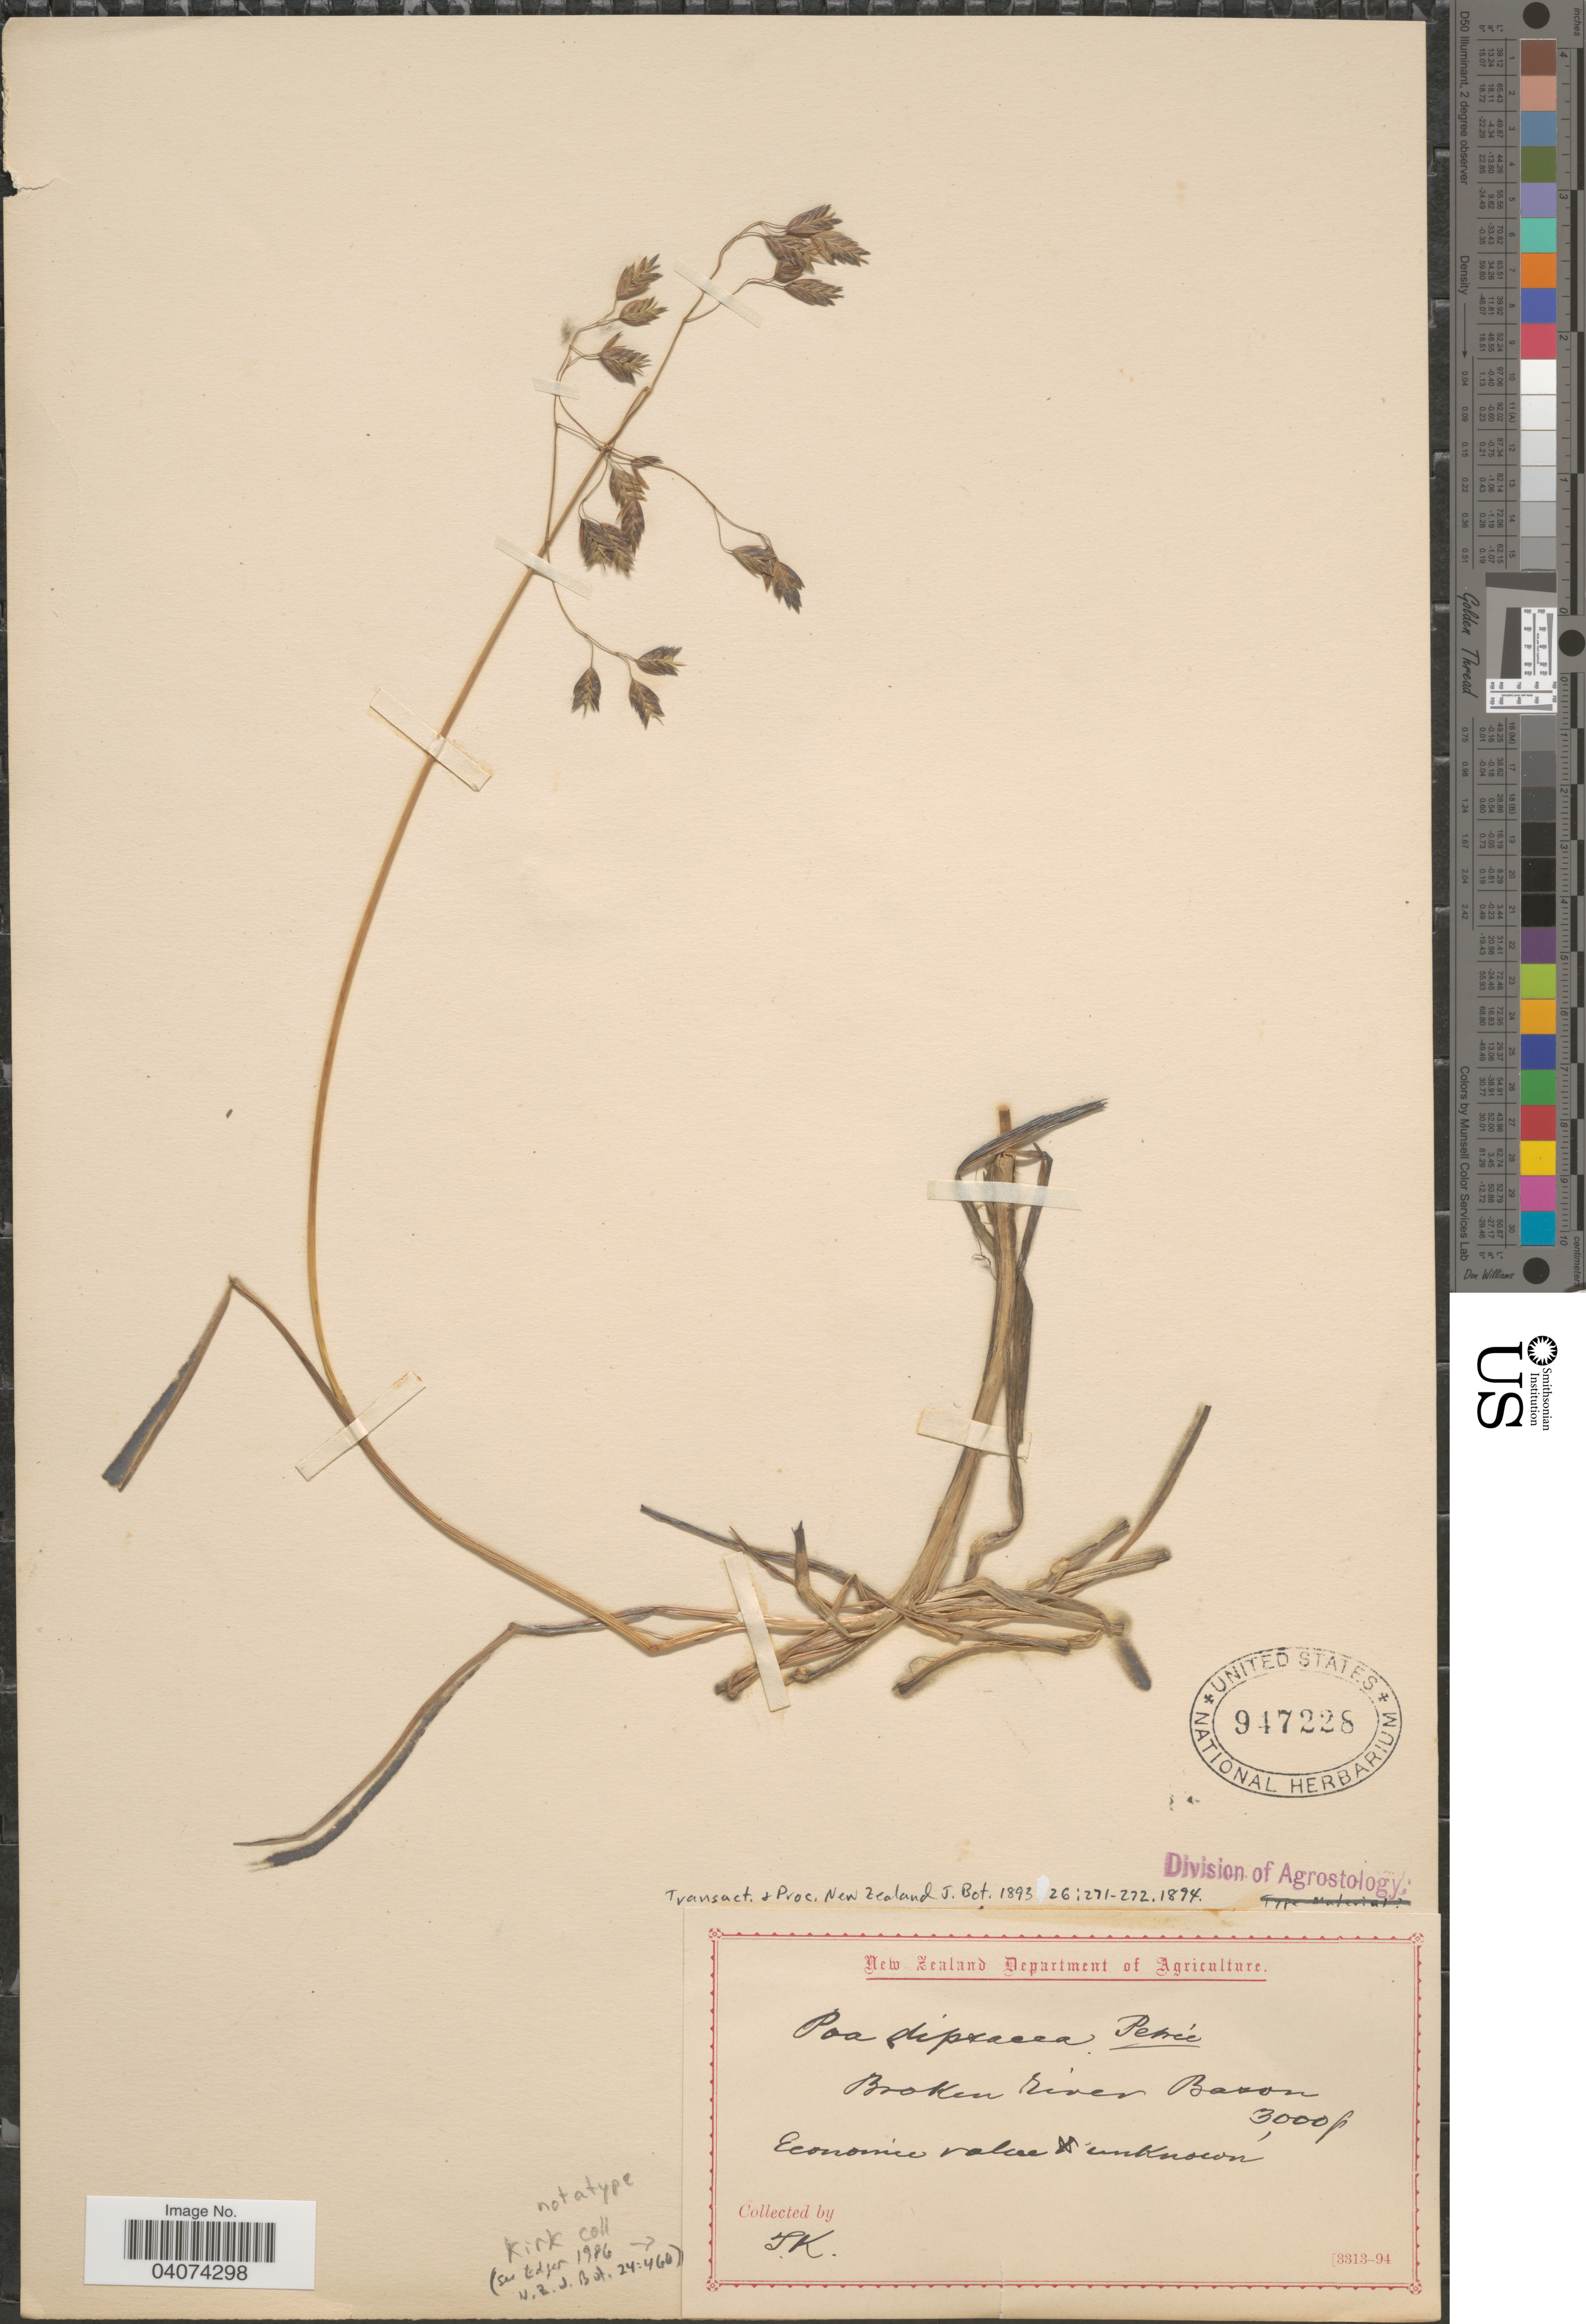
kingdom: Plantae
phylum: Tracheophyta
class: Liliopsida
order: Poales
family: Poaceae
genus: Poa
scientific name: Poa dipsacea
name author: Petrie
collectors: T. Kirk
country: New Zealand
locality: Broken River Basin.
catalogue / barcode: US 947228